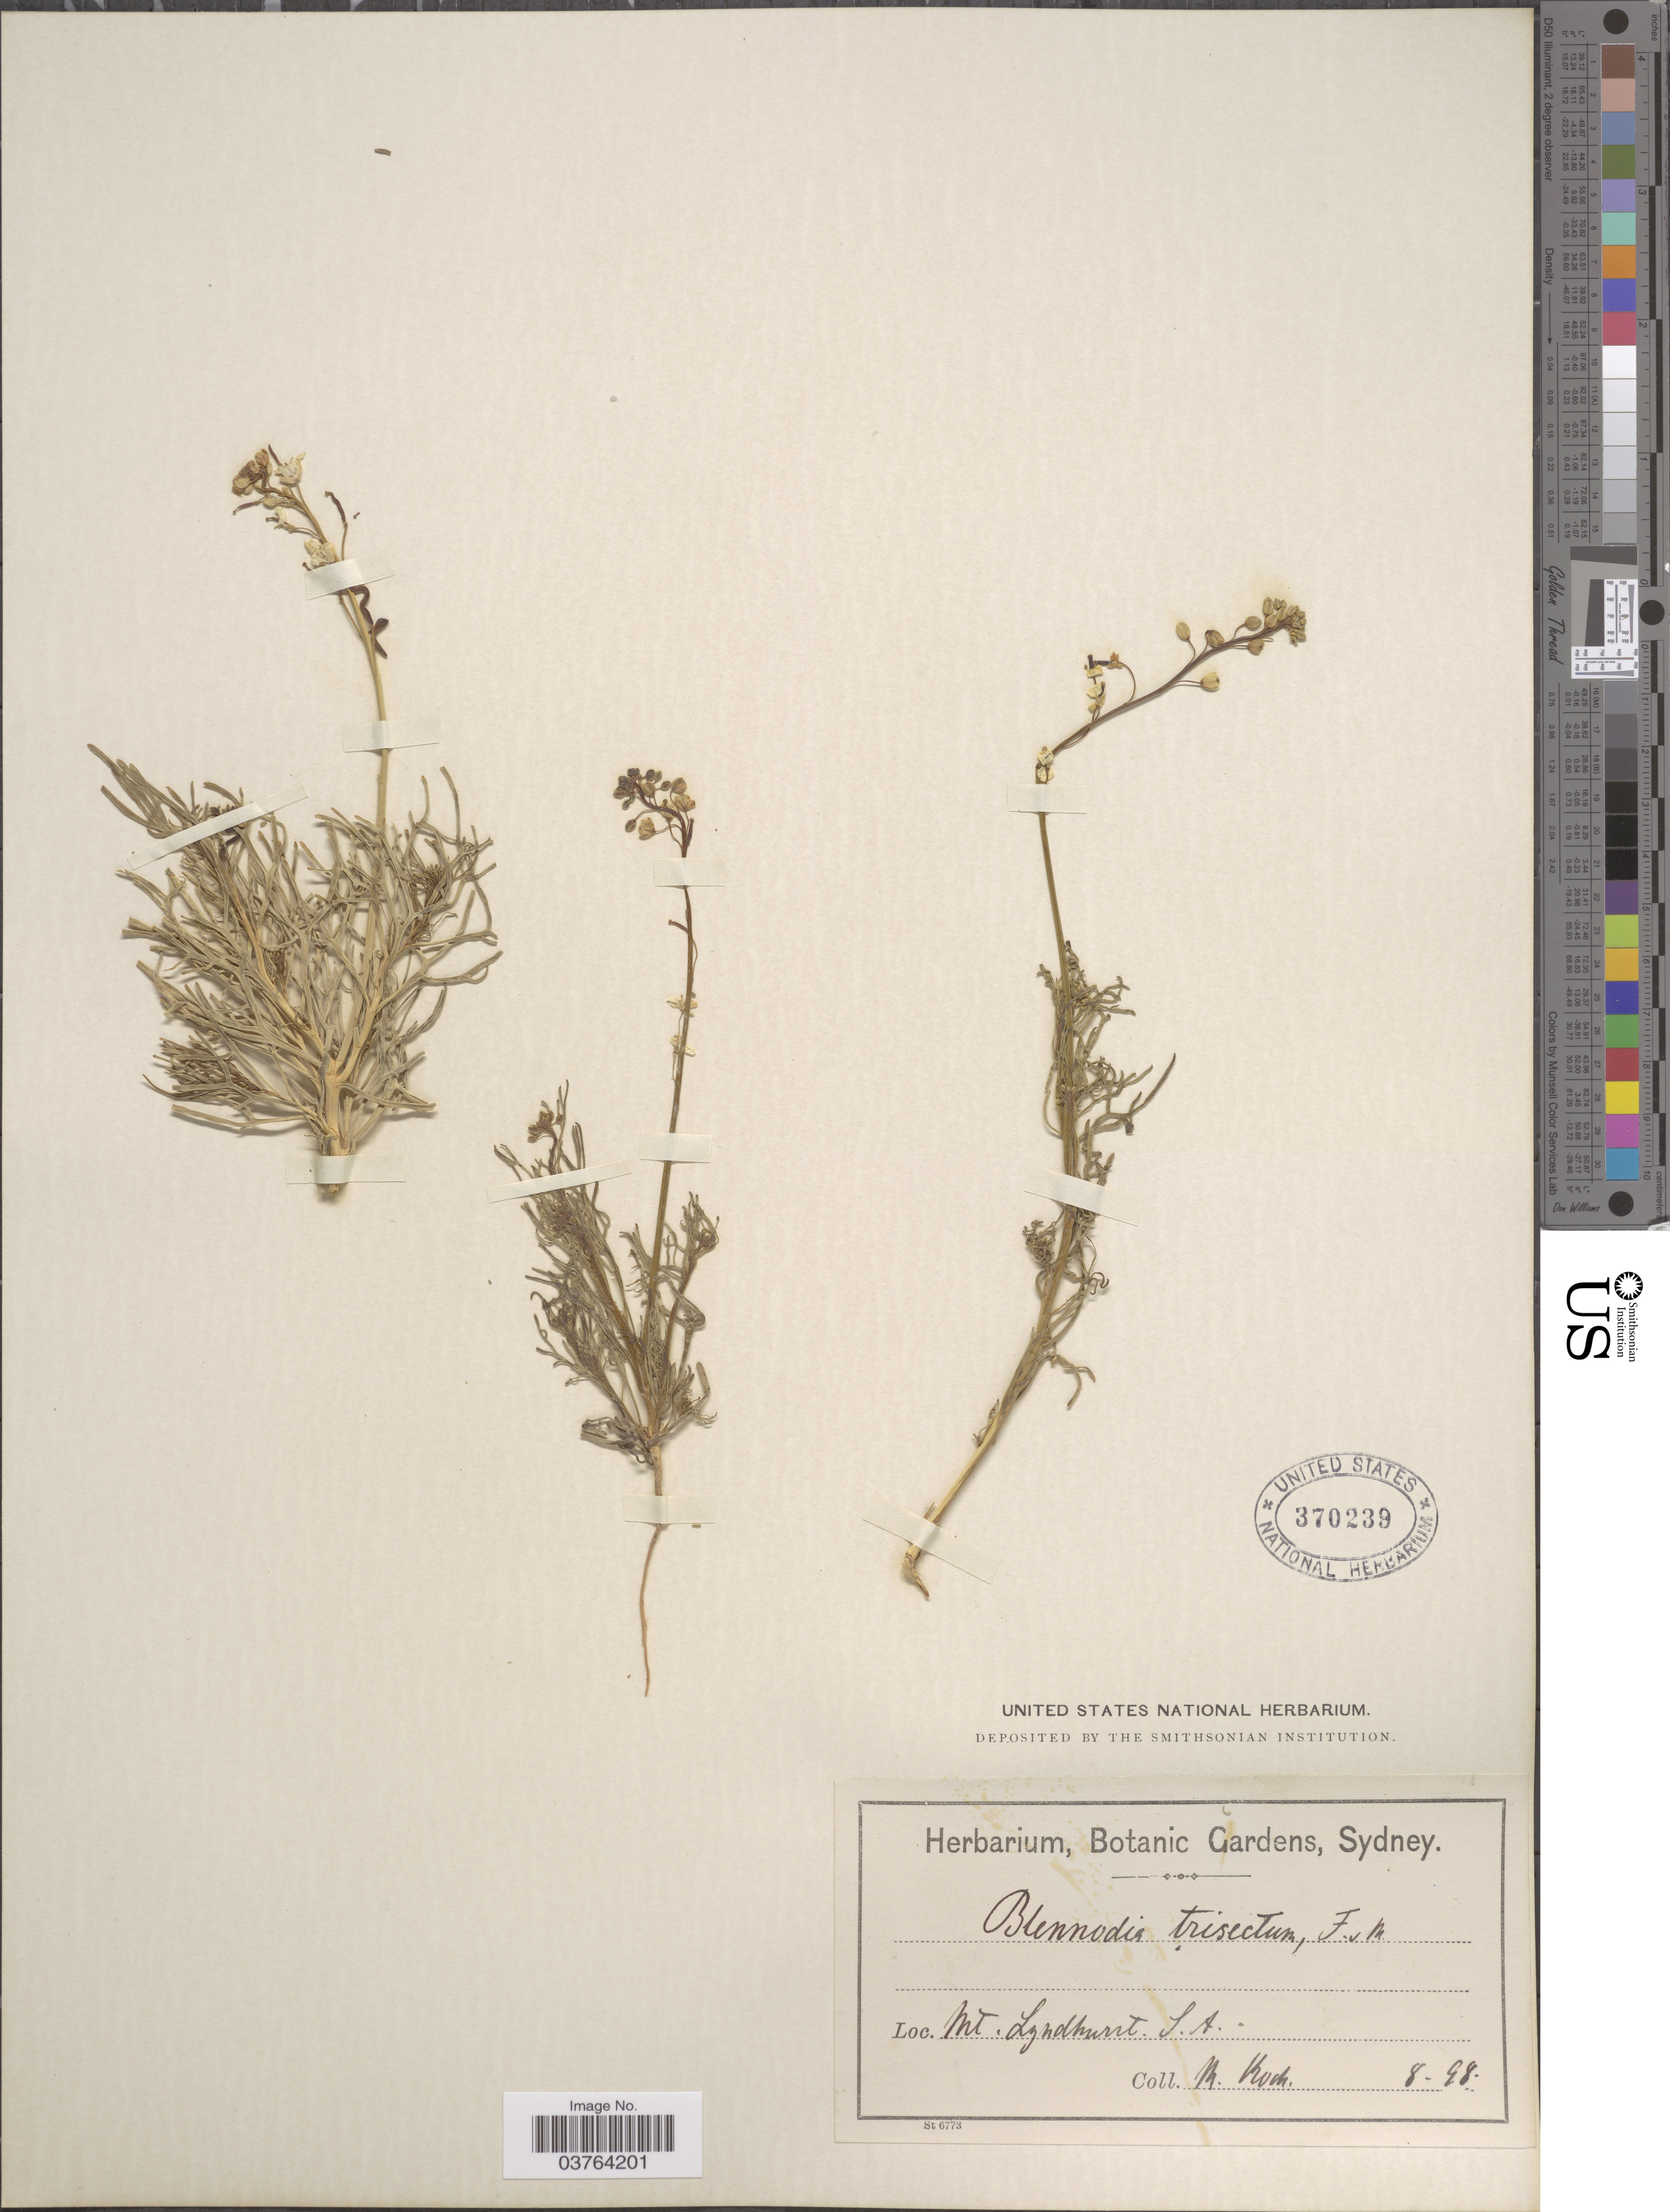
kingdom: Plantae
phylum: Tracheophyta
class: Magnoliopsida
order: Brassicales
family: Brassicaceae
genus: Blennodia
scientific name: Blennodia trisecta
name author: Benth.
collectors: M. Koch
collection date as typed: Transcribed d/m/y: /8/98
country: Australia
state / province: South Australia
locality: Mt. Lyndhurst.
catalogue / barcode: US 370239